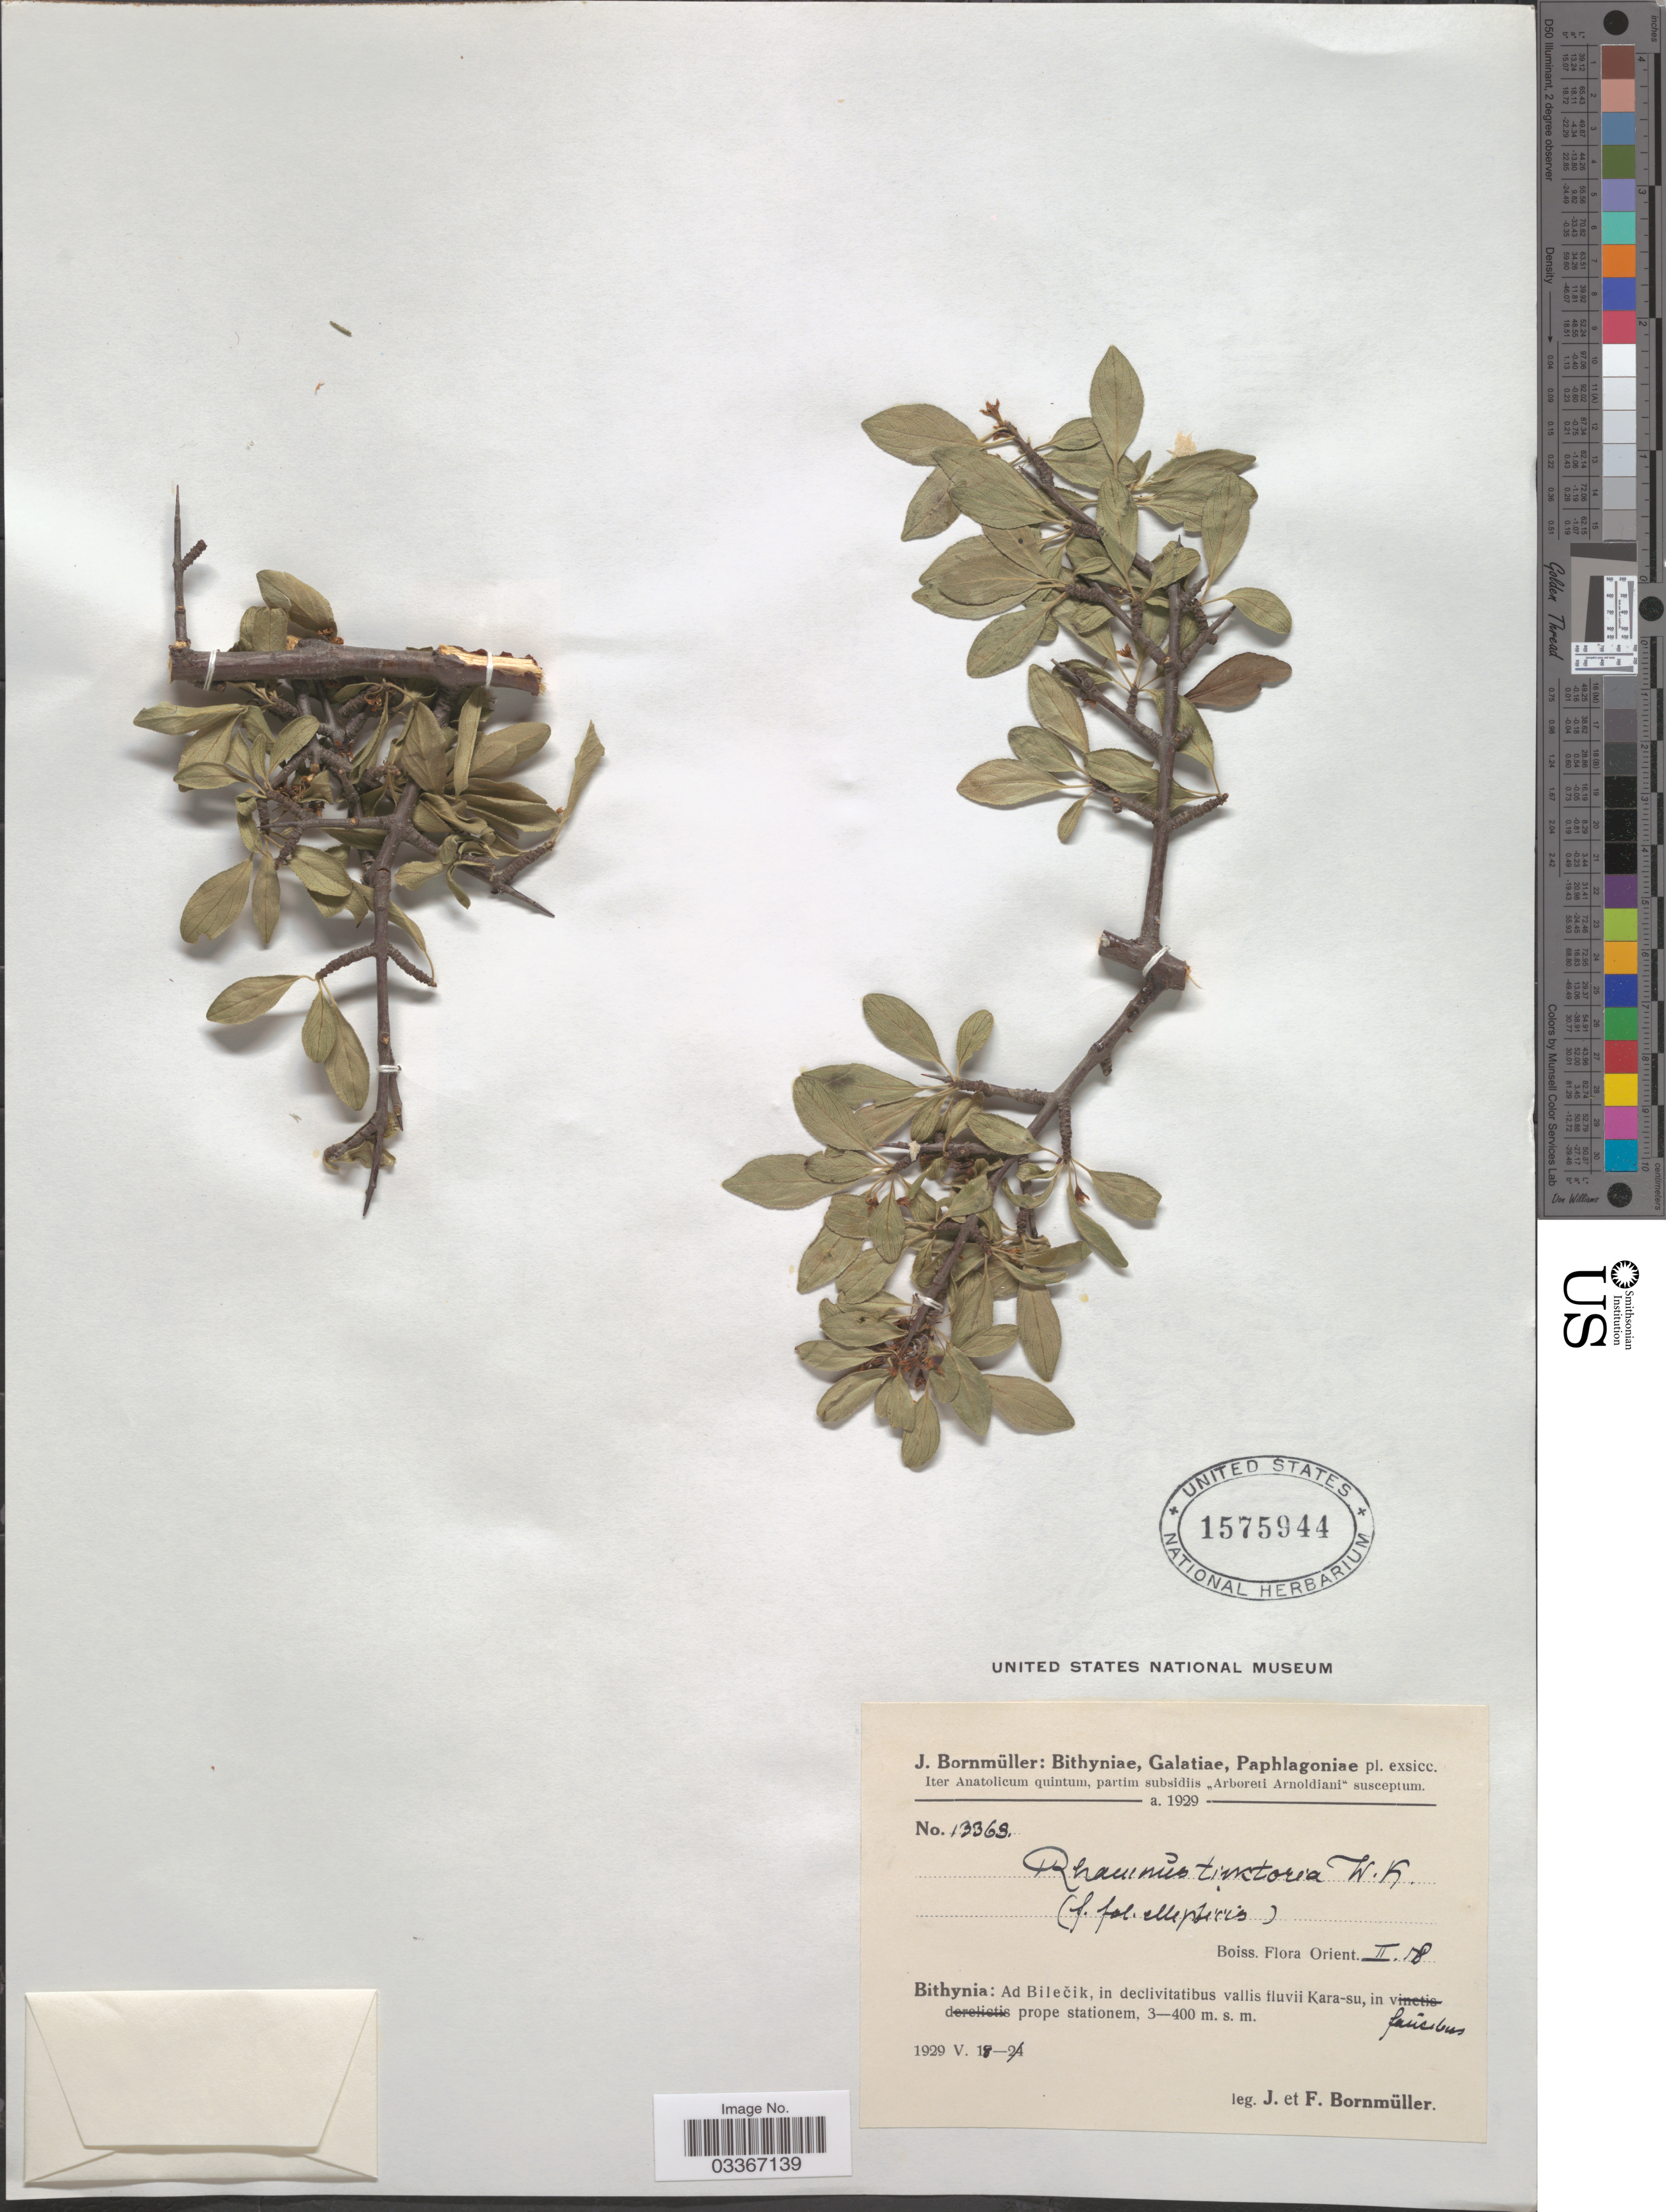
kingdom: Plantae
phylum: Tracheophyta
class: Magnoliopsida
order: Rosales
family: Rhamnaceae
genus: Rhamnus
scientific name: Rhamnus tinctoria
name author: L.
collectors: J. Bornmüller & F. Bornmüller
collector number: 13368*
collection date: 1929-05-18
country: Turkey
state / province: Bilecik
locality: Orient. II.58. [unsure placement] Bithynia: Ad Bilečk, in declivitatibus vallis fluvii Kara-su, in faucibus [interpreted] prope stationem.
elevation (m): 300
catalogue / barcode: US 1575944